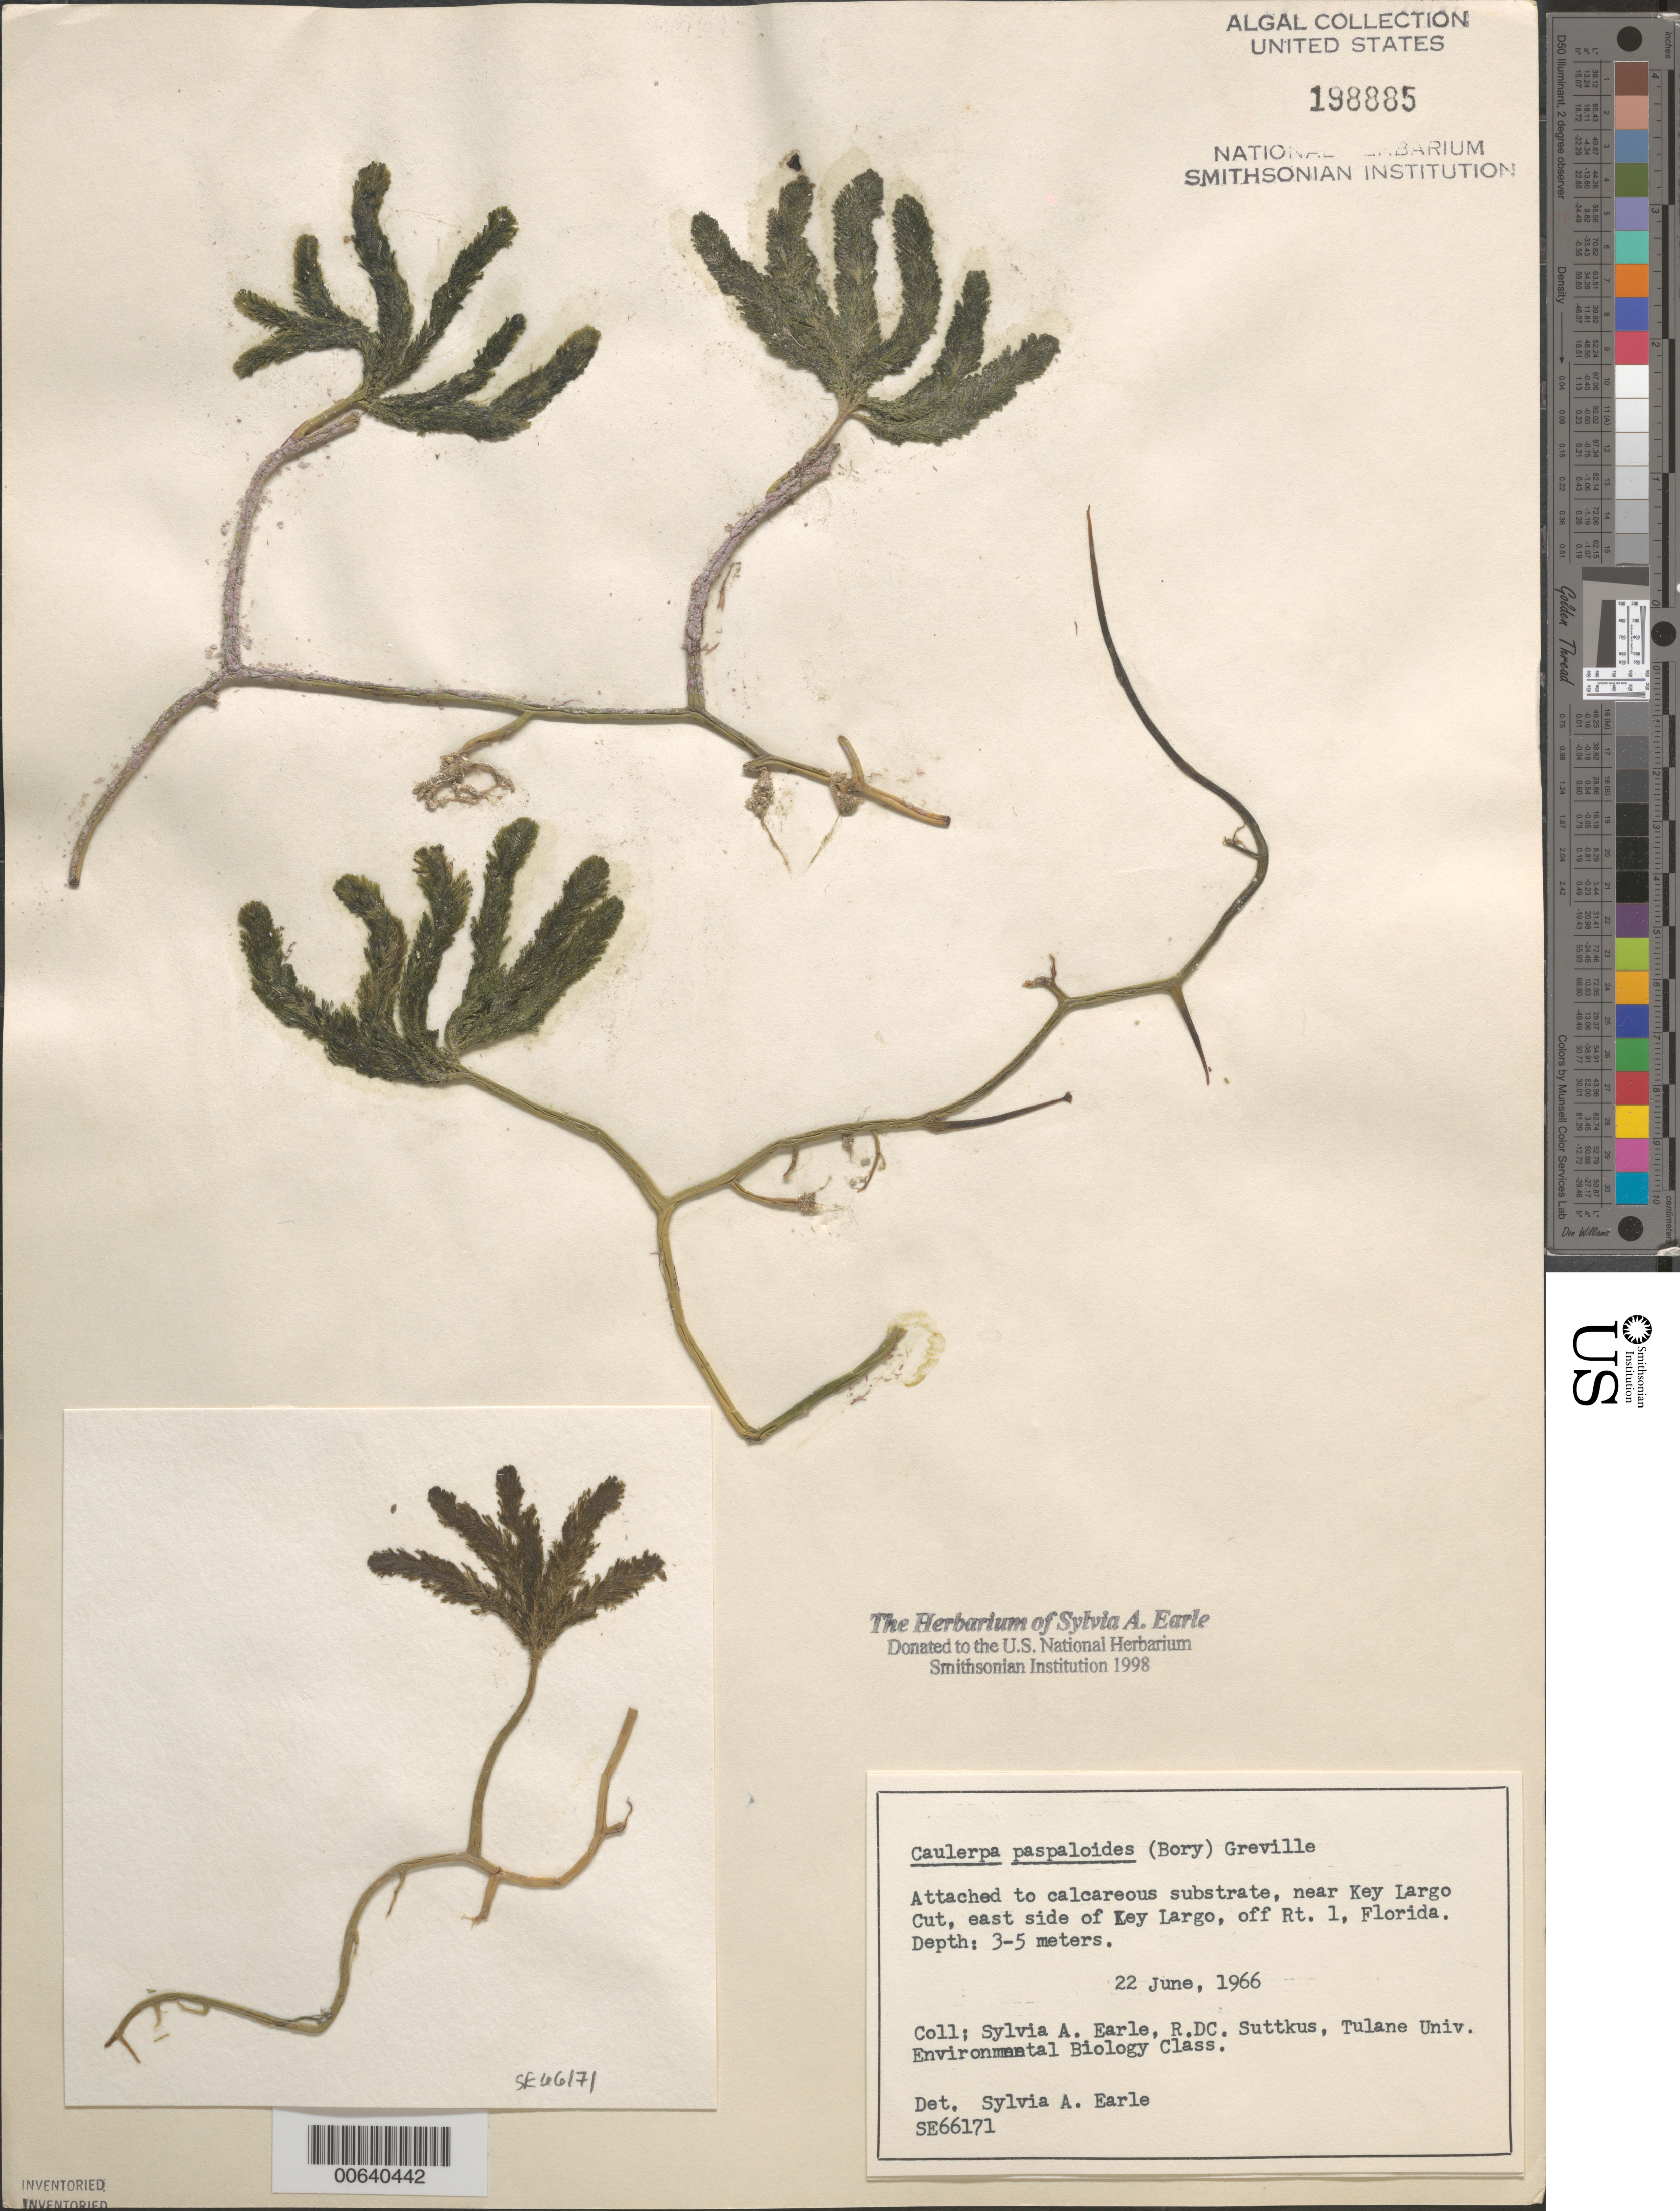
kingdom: Plantae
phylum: Chlorophyta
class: Ulvophyceae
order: Bryopsidales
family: Caulerpaceae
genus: Caulerpa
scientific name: Caulerpa paspaloides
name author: (Bory) Grev.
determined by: Earle, S. A.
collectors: S. A. Earle, R. Suttkus & Tulane Univ. Env. Biol. Class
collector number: Se 66171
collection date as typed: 22 Jun 1966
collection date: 1966-06-22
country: United States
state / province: Florida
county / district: Monroe County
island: Key Largo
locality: Near Key Largo Cut, off US Route 1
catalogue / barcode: US 198885